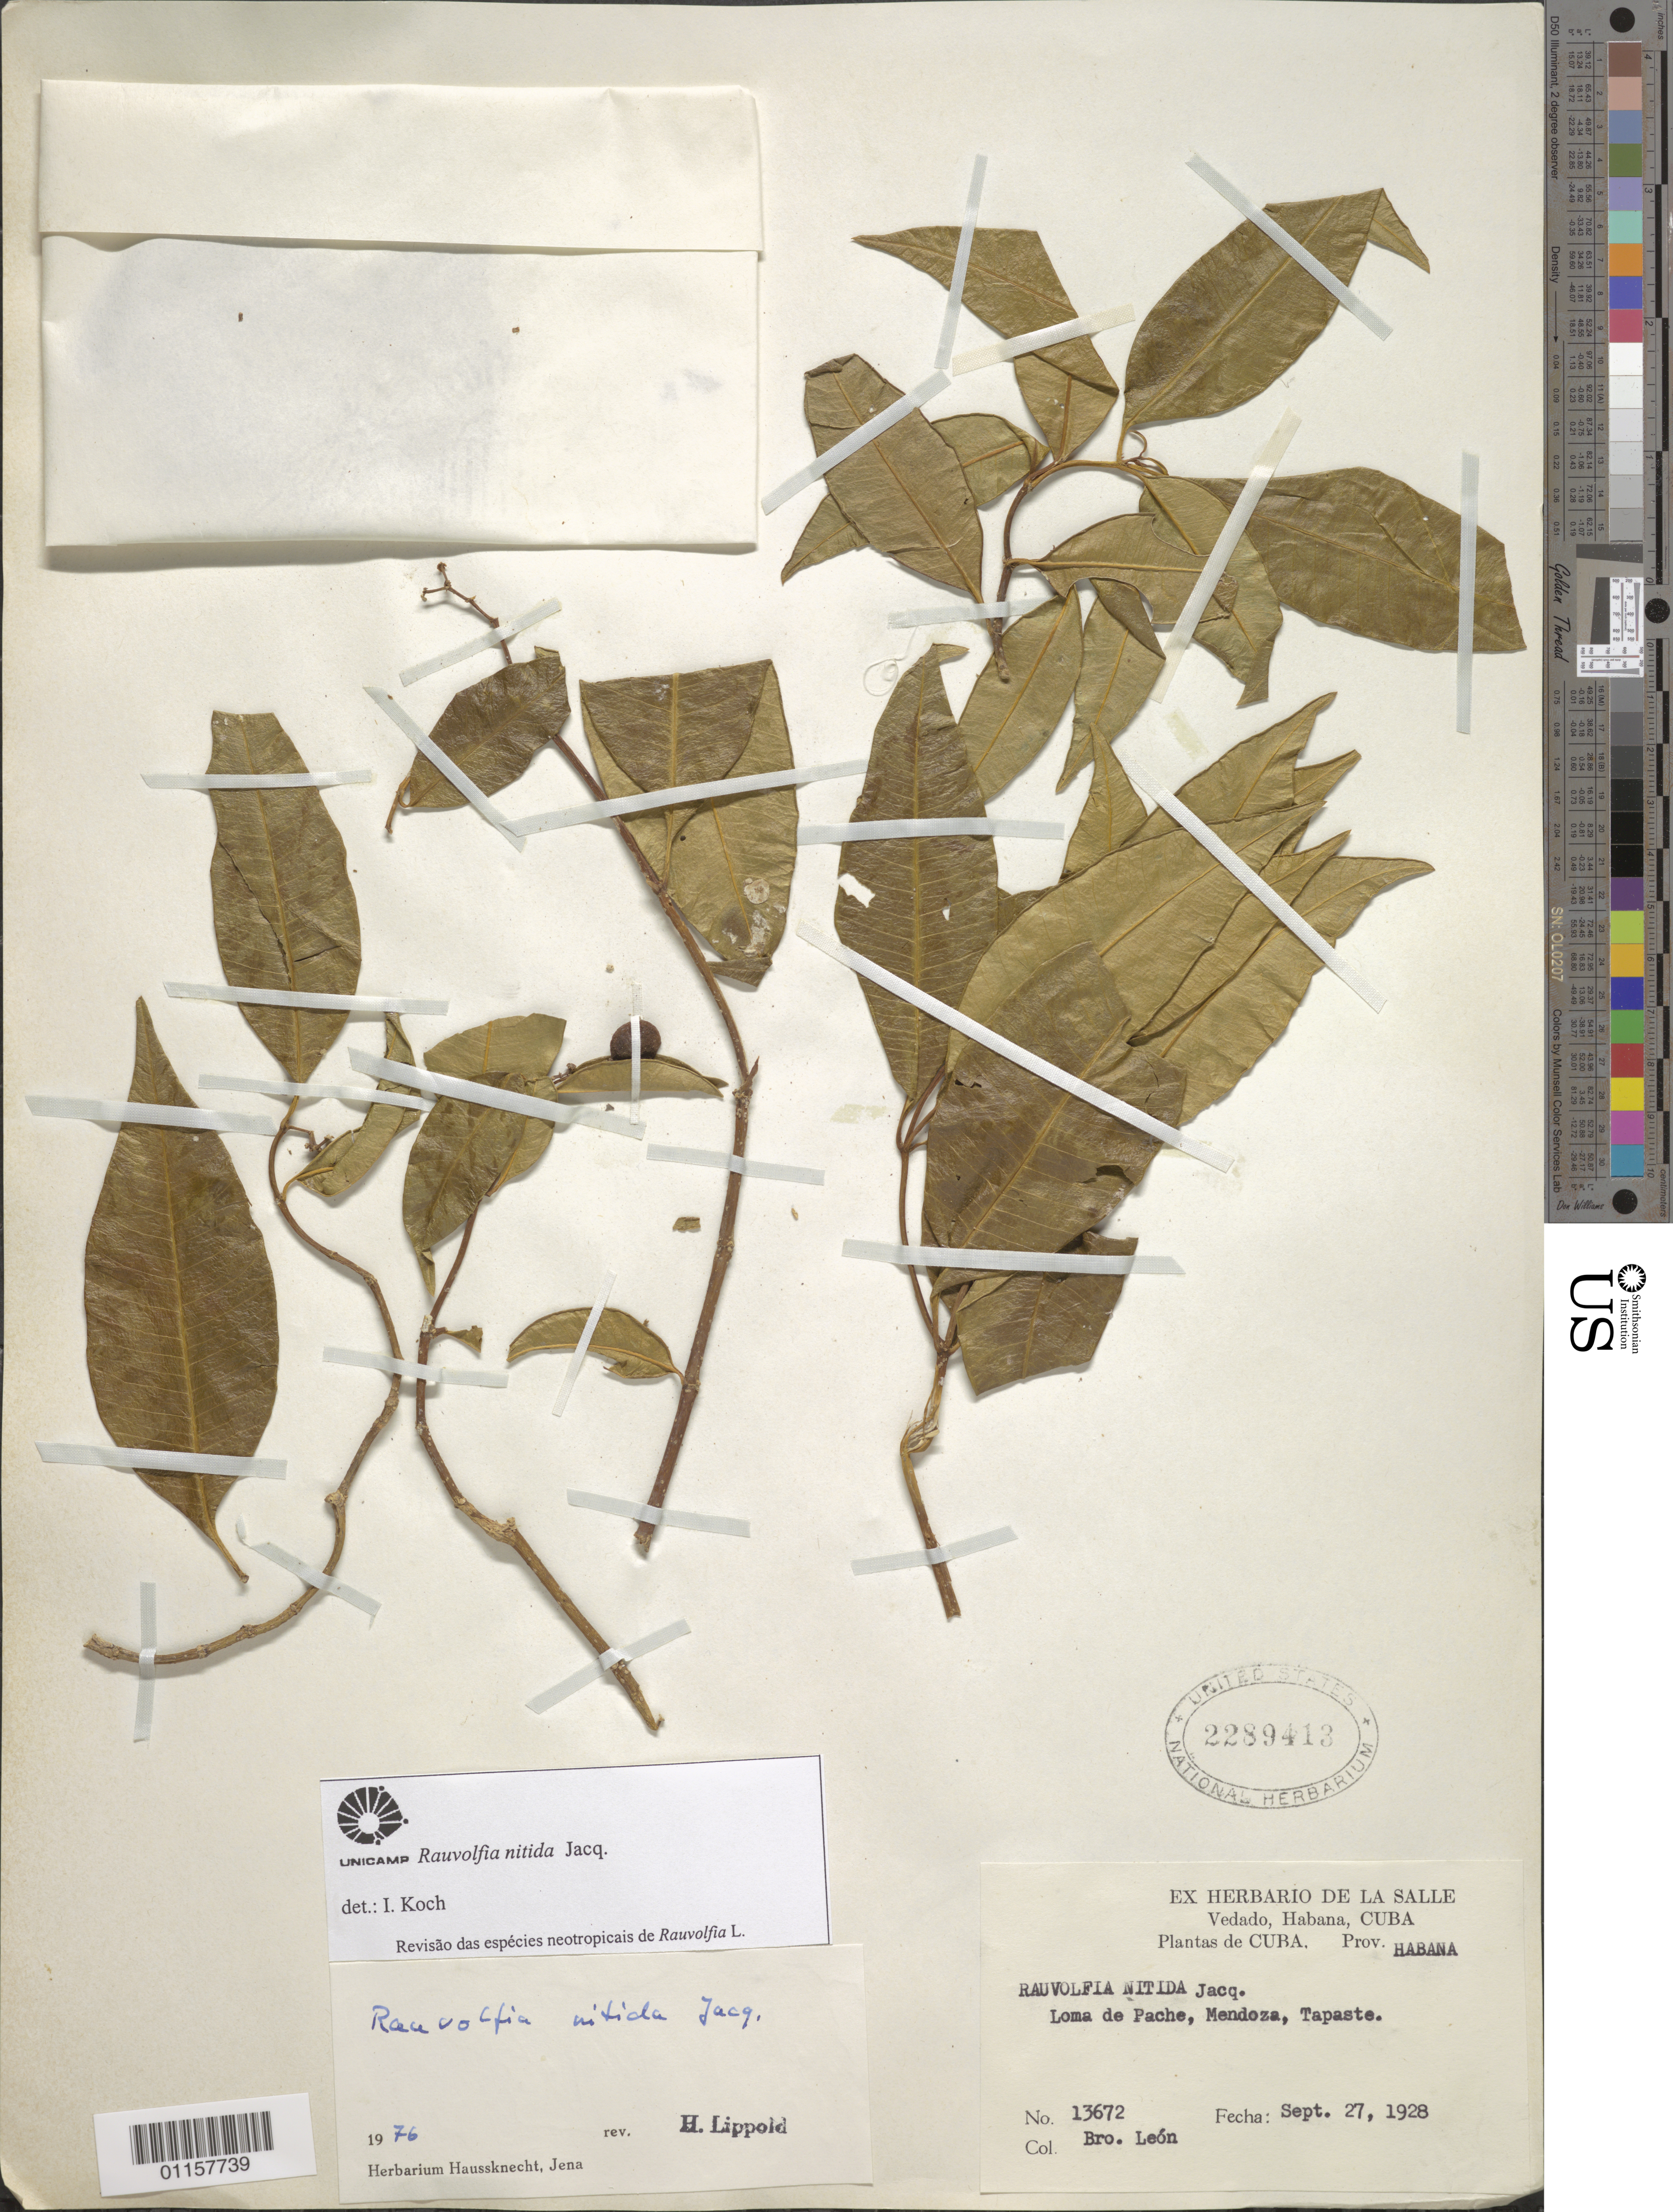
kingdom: Plantae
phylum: Tracheophyta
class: Magnoliopsida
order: Gentianales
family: Apocynaceae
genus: Rauvolfia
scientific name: Rauvolfia nitida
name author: Jacq.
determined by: Koch, I.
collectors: Bro. León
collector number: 13672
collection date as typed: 27 Sep 1928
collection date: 1928-09-27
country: Cuba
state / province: La Habana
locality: Habana Prov. Loma de Pache, Mendoza, Tapaste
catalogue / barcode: US 2289413